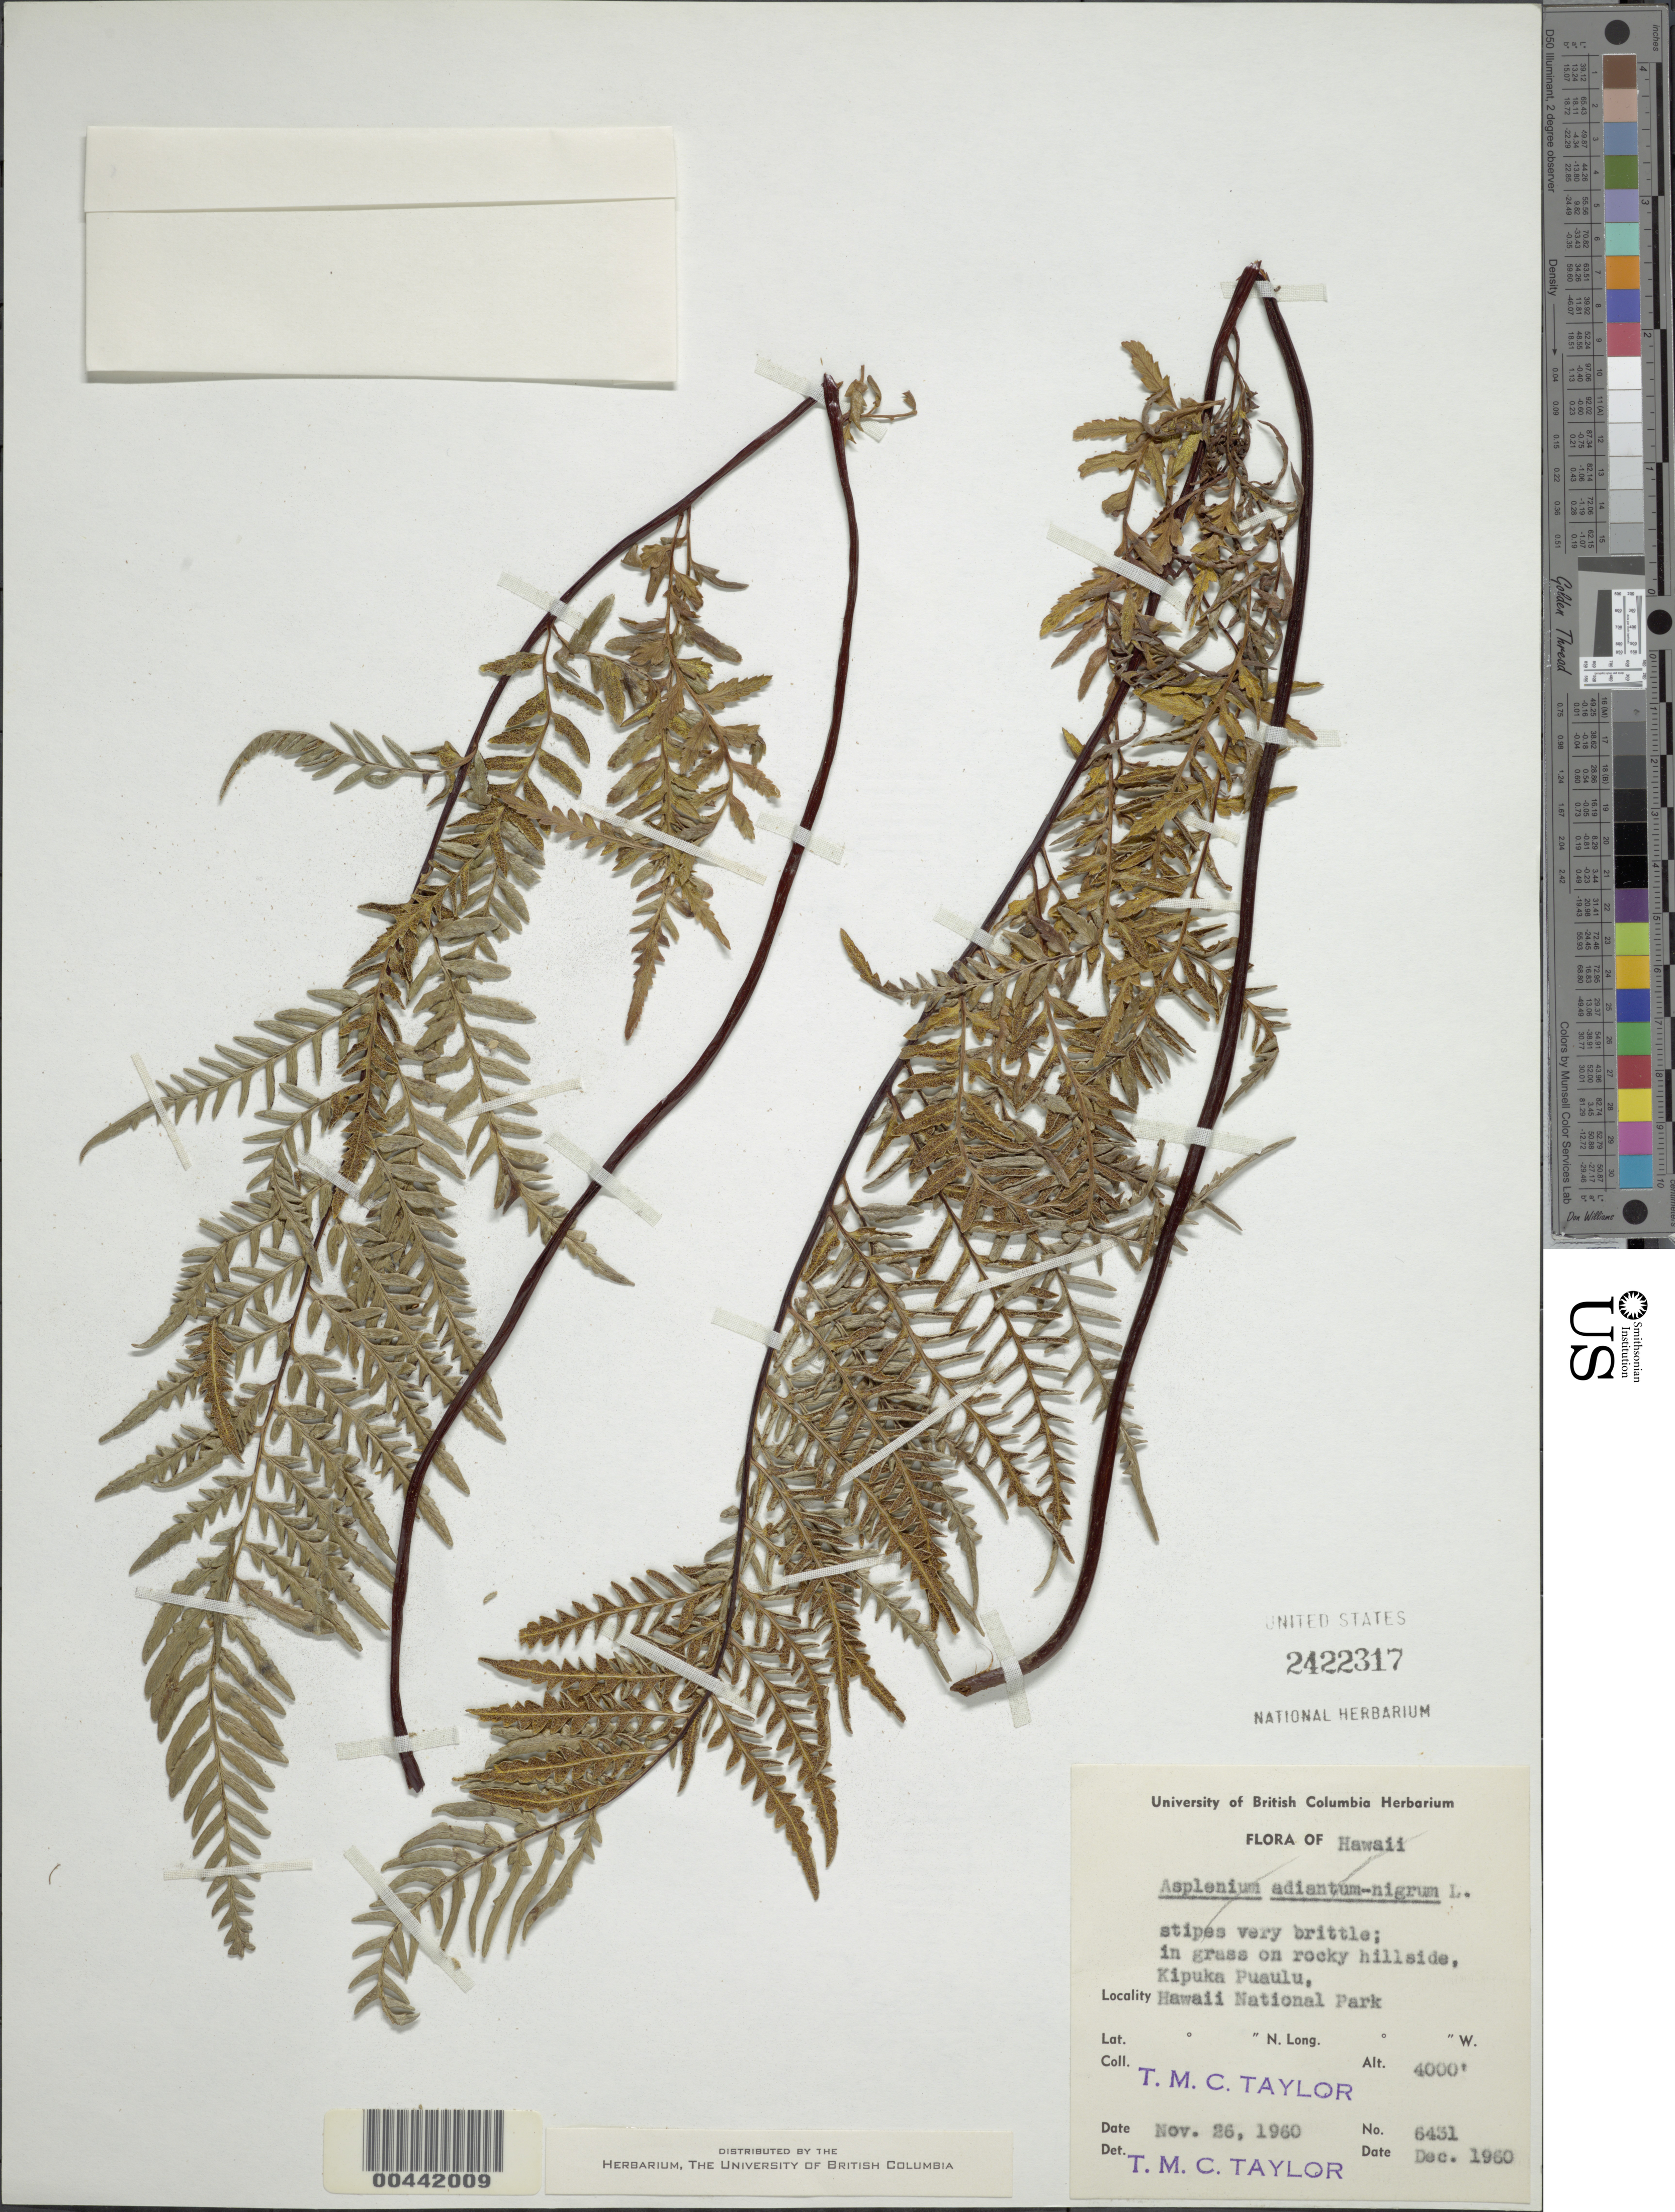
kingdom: Plantae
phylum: Tracheophyta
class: Polypodiopsida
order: Polypodiales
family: Pteridaceae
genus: Pityrogramma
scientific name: Pityrogramma austroamericana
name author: Domin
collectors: T. M. C. Taylor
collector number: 6431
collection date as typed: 26 Nov 1960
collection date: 1960-11-26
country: United States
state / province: Hawaii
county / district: Hawaii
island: Hawaii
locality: Kipuka Puaulu, Hawaii National Park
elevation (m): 1219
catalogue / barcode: US 2422317